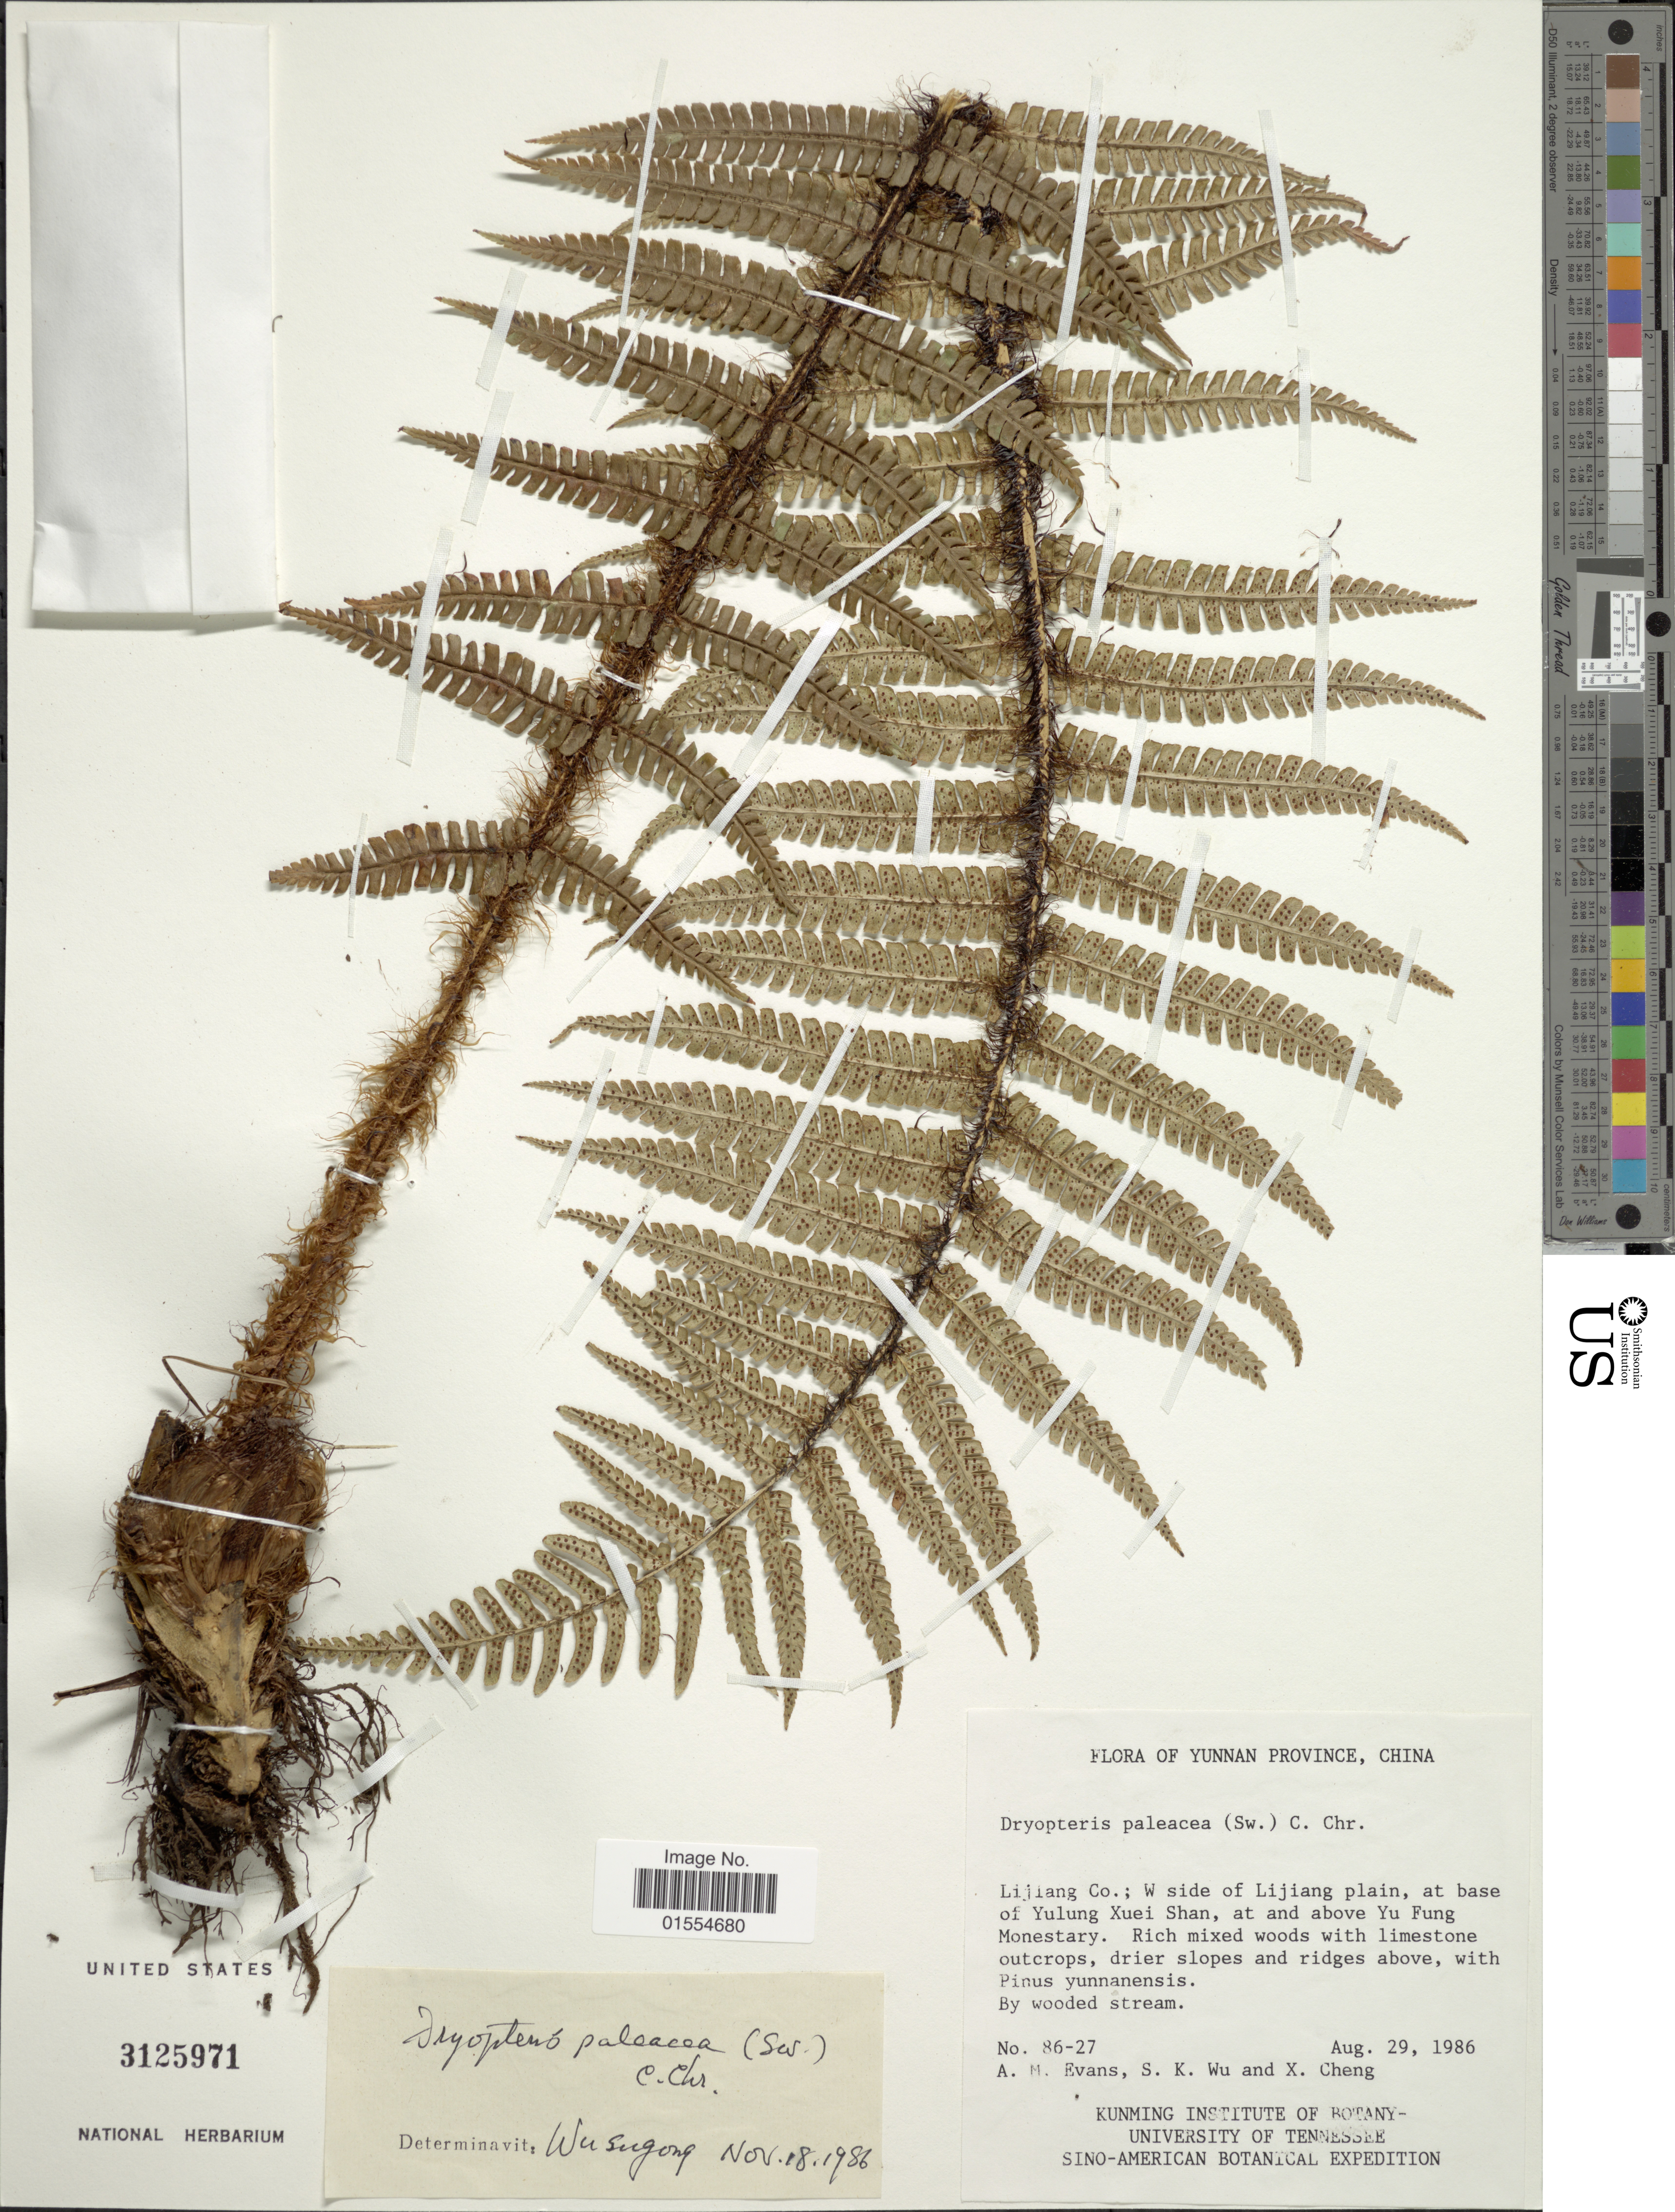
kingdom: Plantae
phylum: Tracheophyta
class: Polypodiopsida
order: Polypodiales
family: Dryopteridaceae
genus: Dryopteris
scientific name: Dryopteris paleacea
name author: (Sw.) C. Chr.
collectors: M. Evans, S. K. Wu & X. Cheng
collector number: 86-27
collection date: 1986-08-29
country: China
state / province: Yunnan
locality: Lijiang Co.; W side of Yunnan, Lijiang plain, at base of Yulung Xuei Shan, at and above Yu Fung Monestary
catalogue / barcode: US 3125971